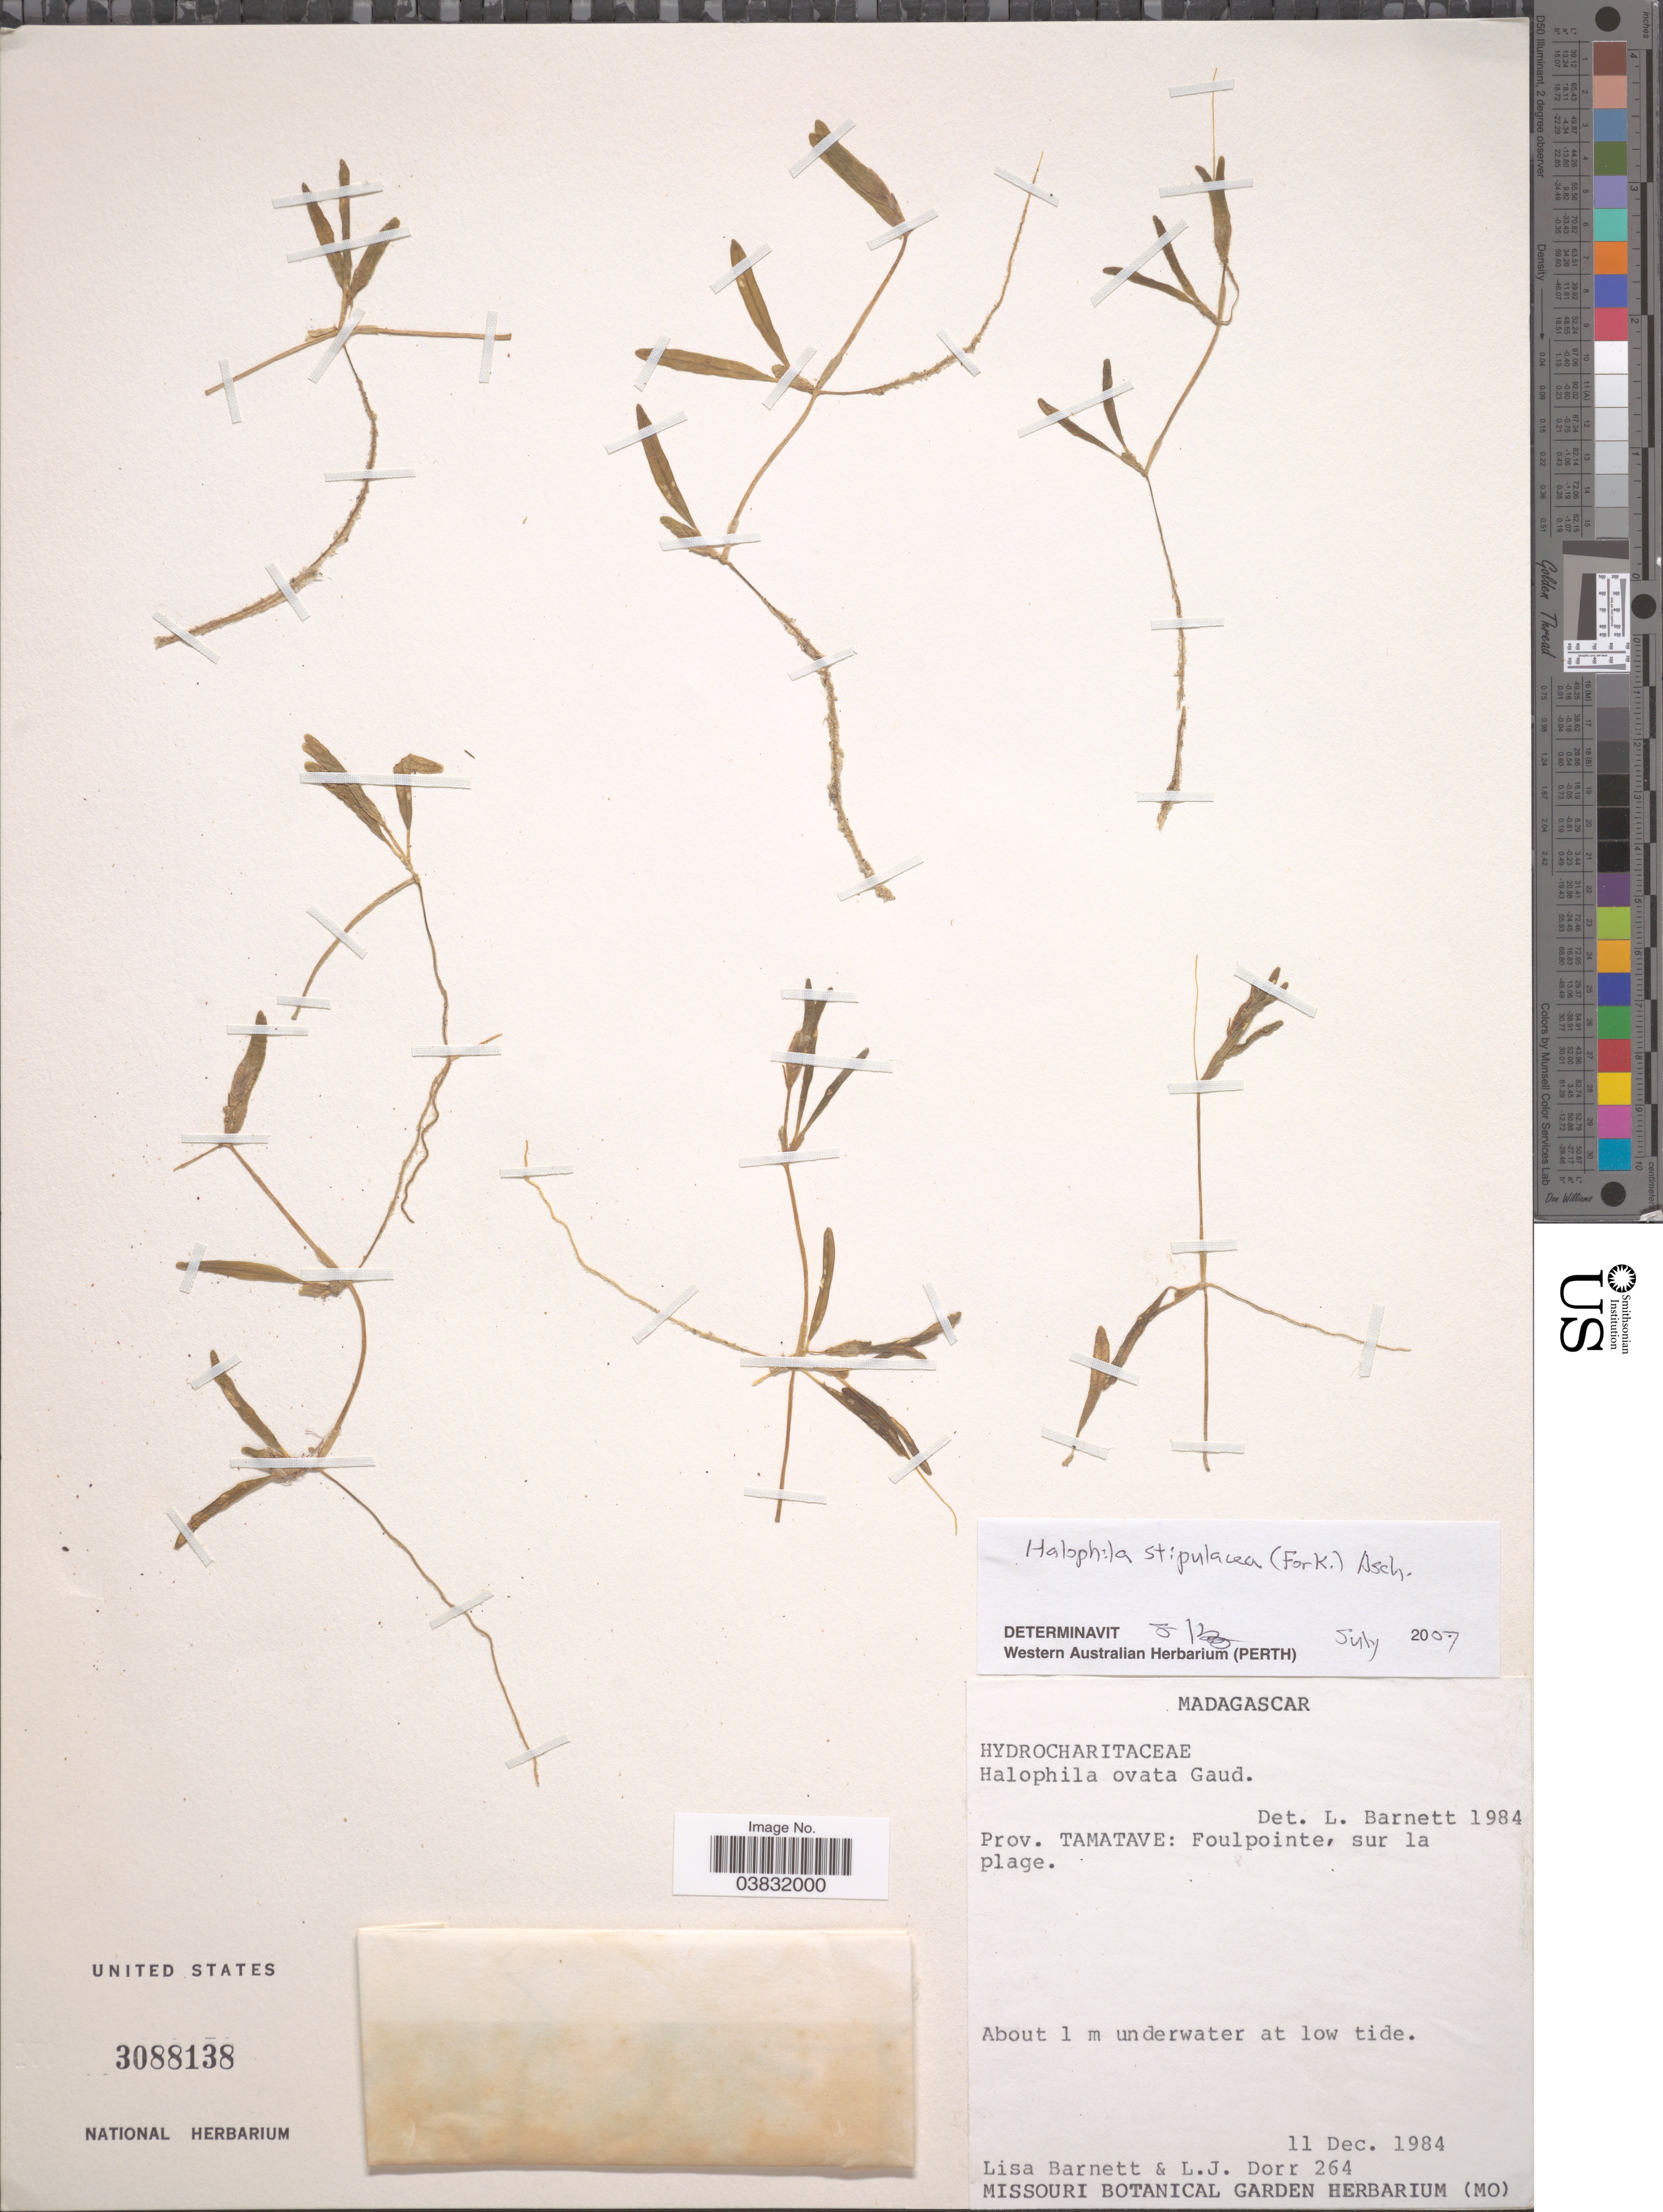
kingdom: Plantae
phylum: Tracheophyta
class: Liliopsida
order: Alismatales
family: Hydrocharitaceae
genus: Halophila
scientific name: Halophila ovalis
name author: (R. Br.) Hook. f.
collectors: L. C. Barnett & L. J. Dorr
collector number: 264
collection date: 1984-12-11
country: Madagascar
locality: Prov. Tamatave: Foulpointe, sur la plage.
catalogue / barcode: US 3088138